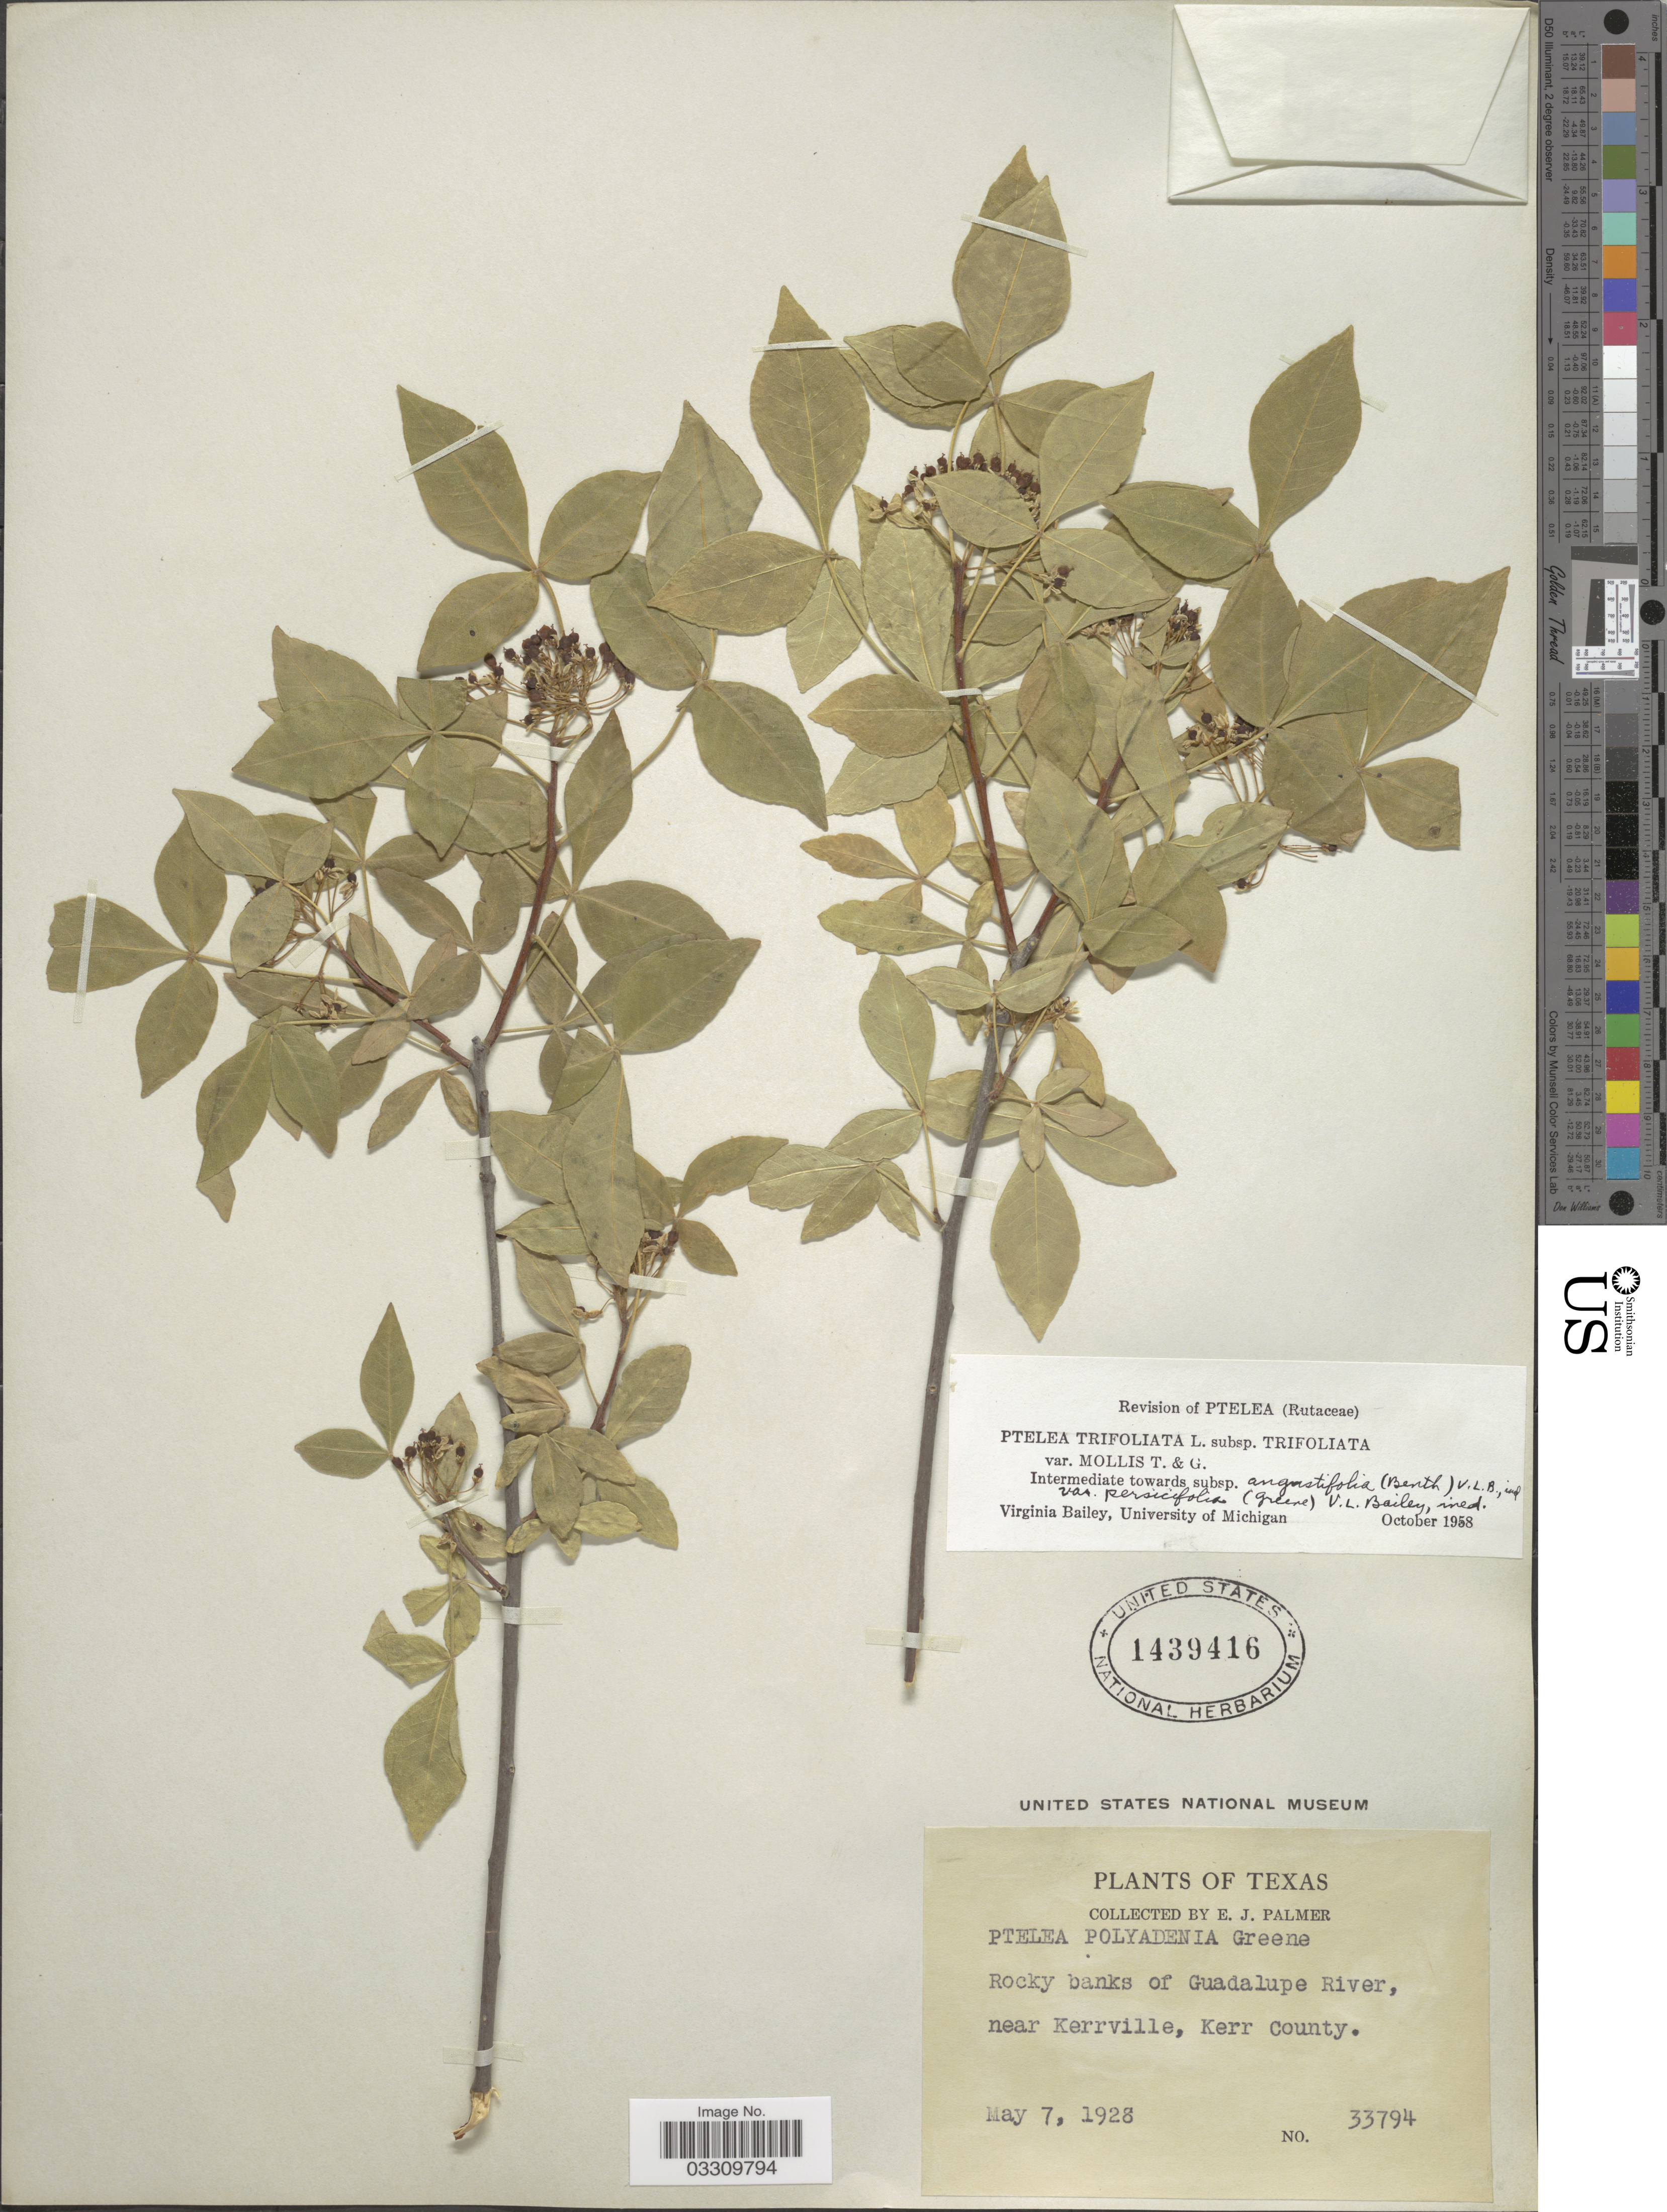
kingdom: Plantae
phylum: Tracheophyta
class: Magnoliopsida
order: Sapindales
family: Rutaceae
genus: Ptelea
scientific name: Ptelea trifoliata var. mollis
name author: Torr. & A. Gray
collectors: E. J. Palmer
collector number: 33794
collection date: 1928-05-07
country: United States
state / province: Texas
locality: Rocky banks of Guadalupe River, near Kerrville, Kerr County.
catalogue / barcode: US 1439416